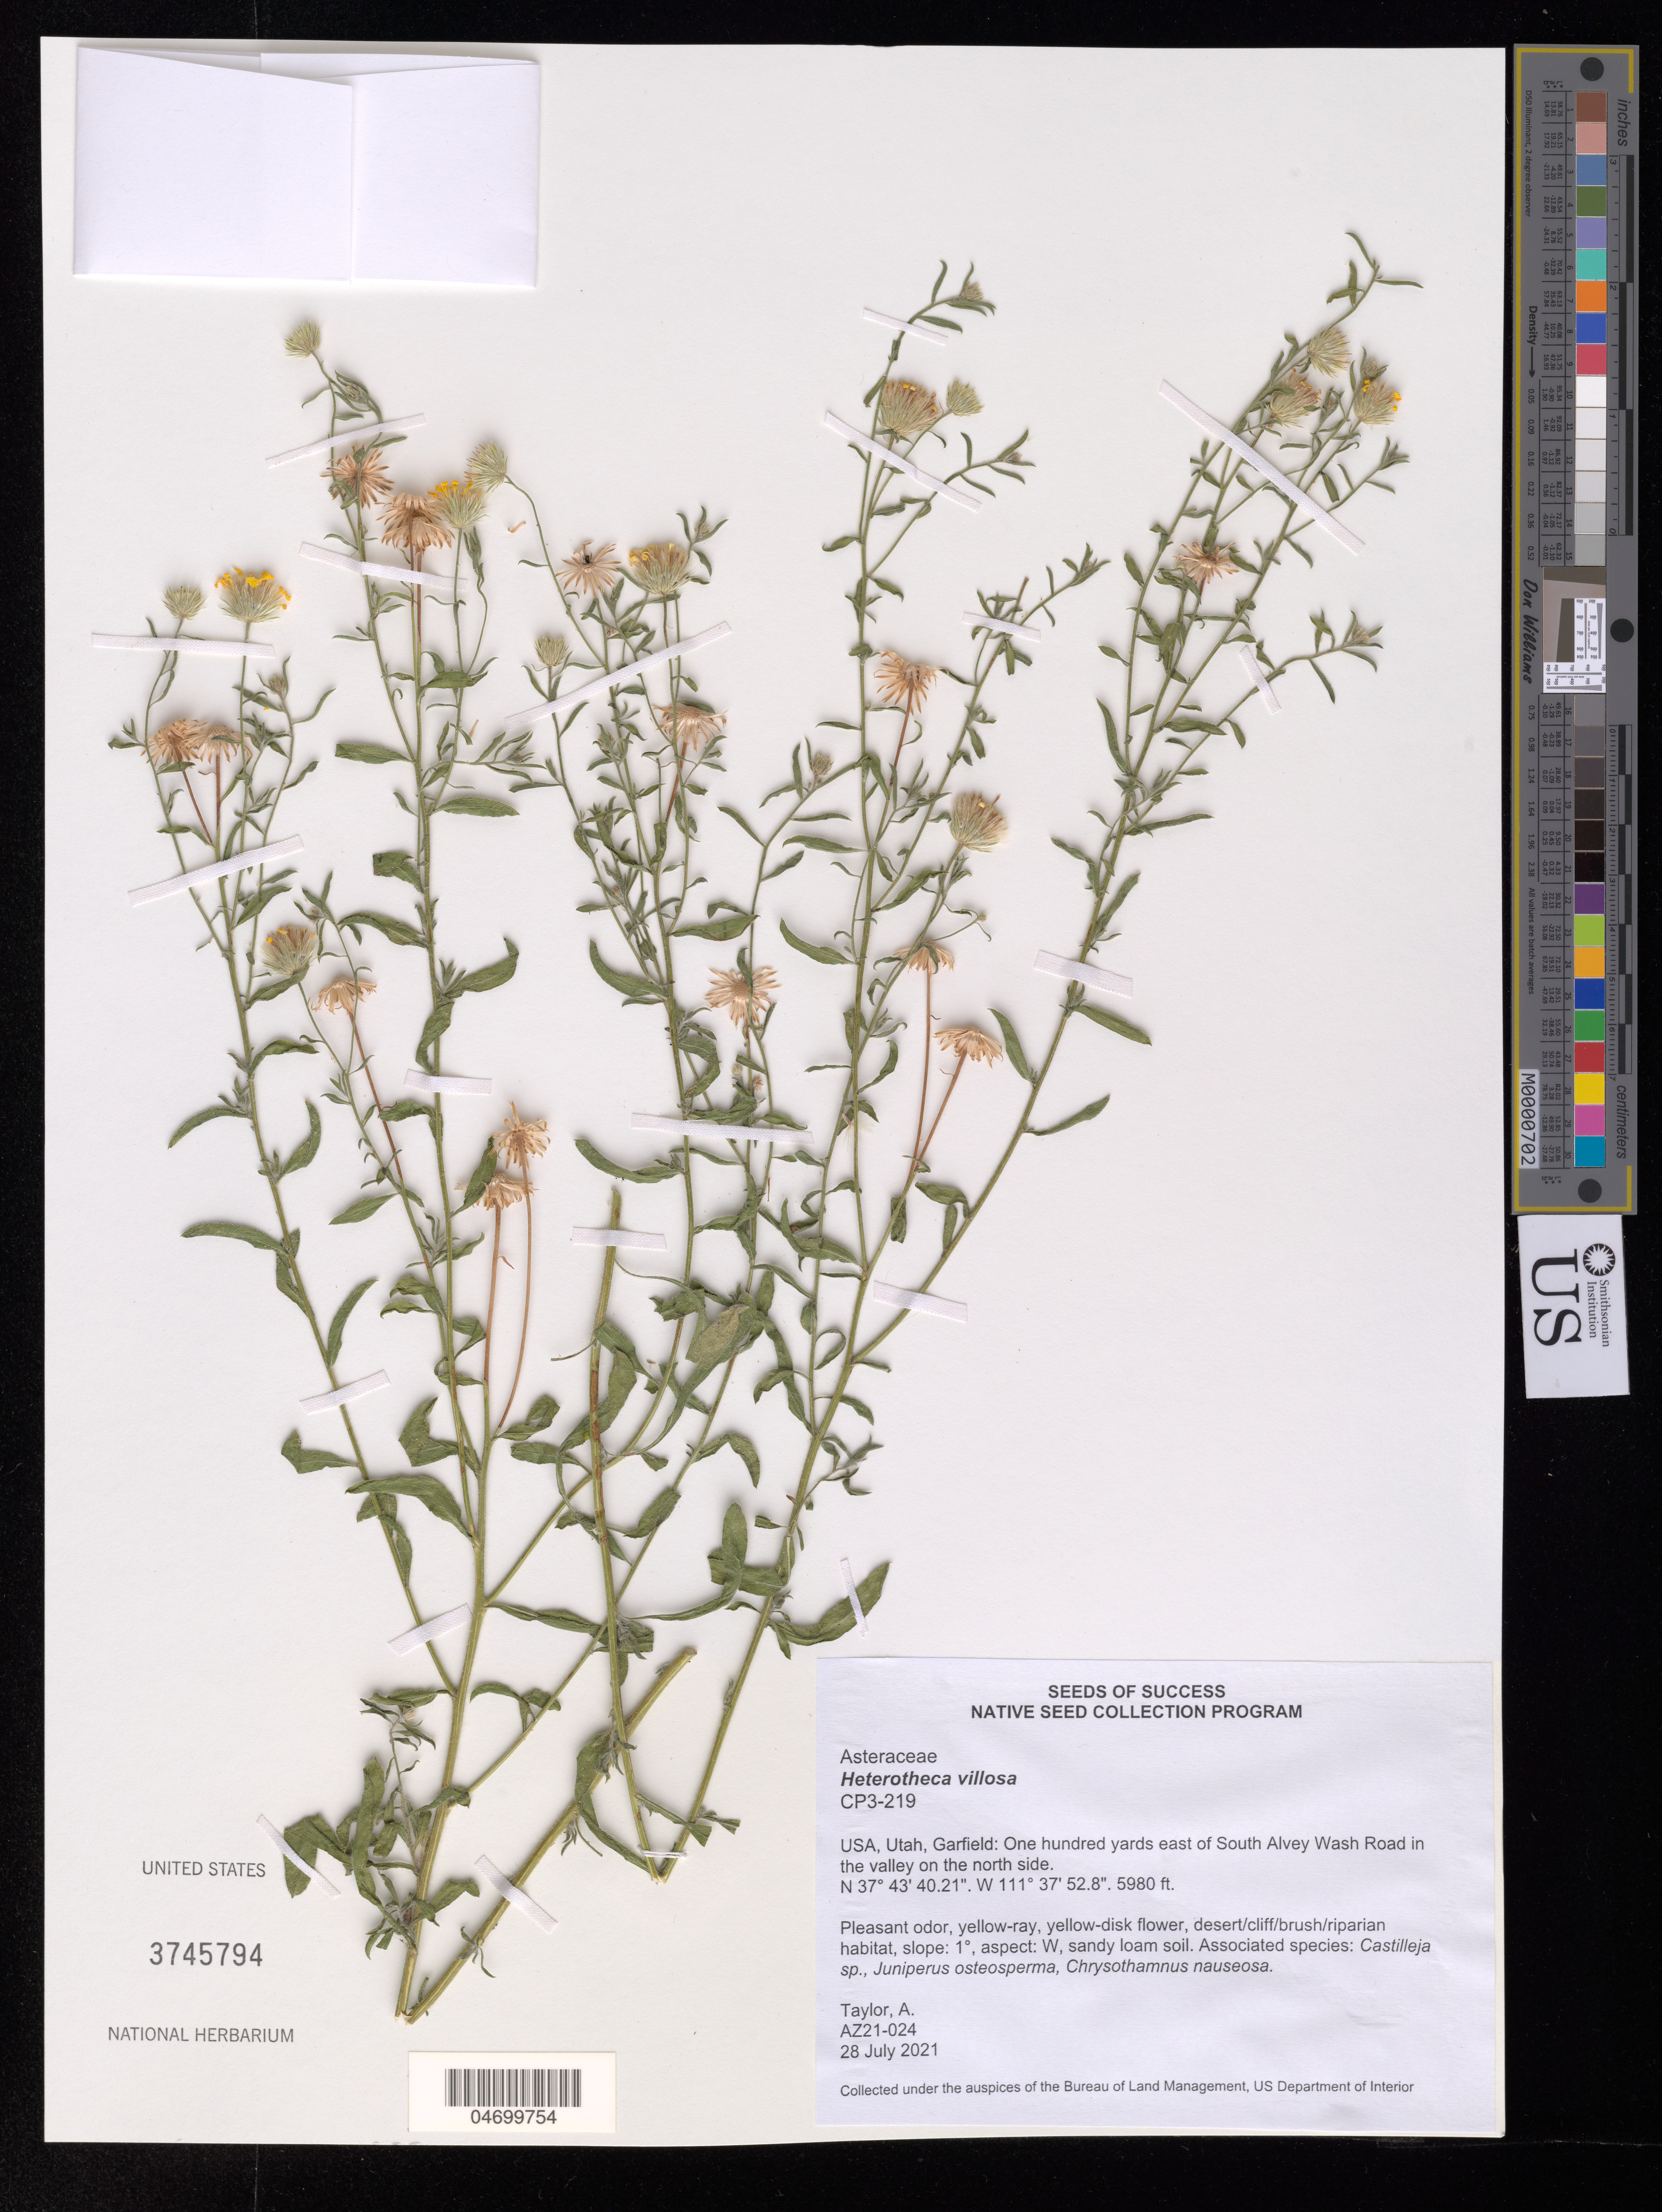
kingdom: Plantae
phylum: Tracheophyta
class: Magnoliopsida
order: Asterales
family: Asteraceae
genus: Heterotheca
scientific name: Heterotheca villosa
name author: (Pursh) Shinners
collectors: A. Taylor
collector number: CP3-219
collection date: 2021-07-28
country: United States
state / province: Utah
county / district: Garfield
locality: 100 yards E of South Alvey Wash Road in the valley on the north side.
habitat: Sandy loam soil. Desert/cliff/ brush/ riparian habitat. With Castilleja sp., Juniperus osteosperma, Chrysothamnus nauseosa.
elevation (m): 1823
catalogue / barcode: US 3745794